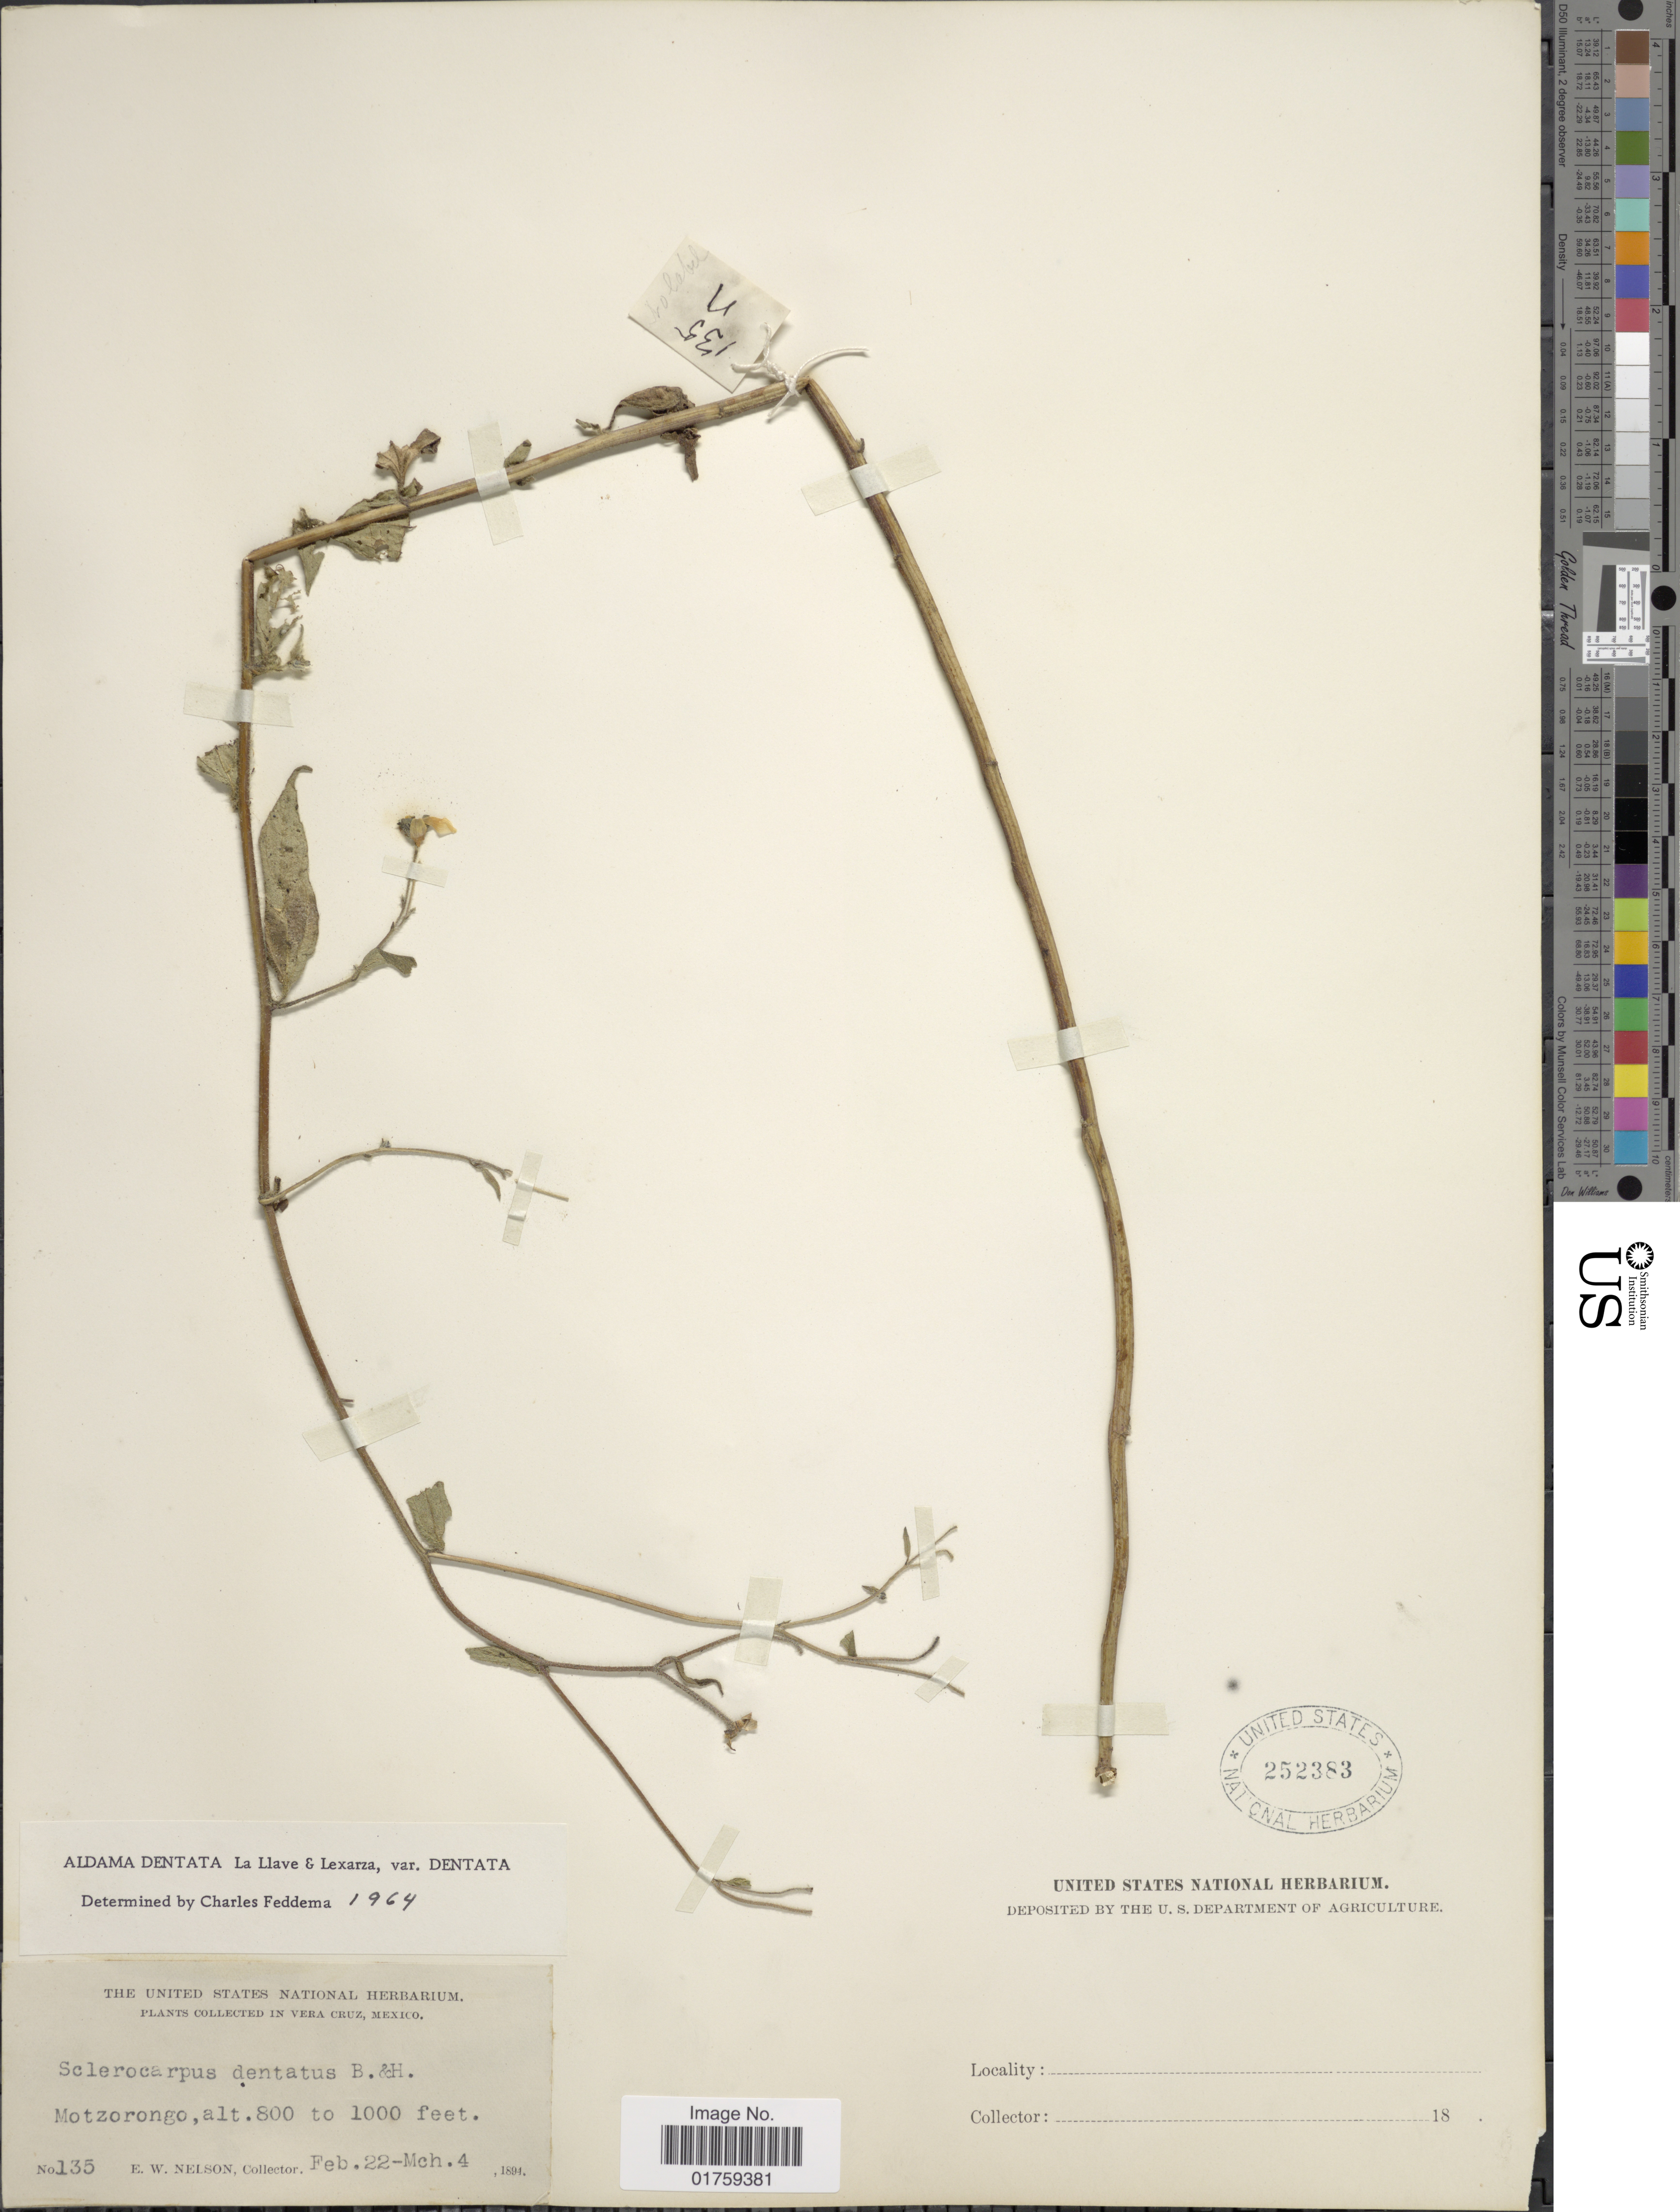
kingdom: Plantae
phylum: Tracheophyta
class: Magnoliopsida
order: Asterales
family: Asteraceae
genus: Sclerocarpus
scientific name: Sclerocarpus dentatus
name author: (La Llave) Benth. & Hook. f. ex Hemsl.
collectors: E. W. Nelson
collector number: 135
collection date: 1894-02-22/1894-03-04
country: Mexico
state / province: Veracruz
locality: Vera Cruz, Mexico. Motzorongo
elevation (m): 244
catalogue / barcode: US 252383